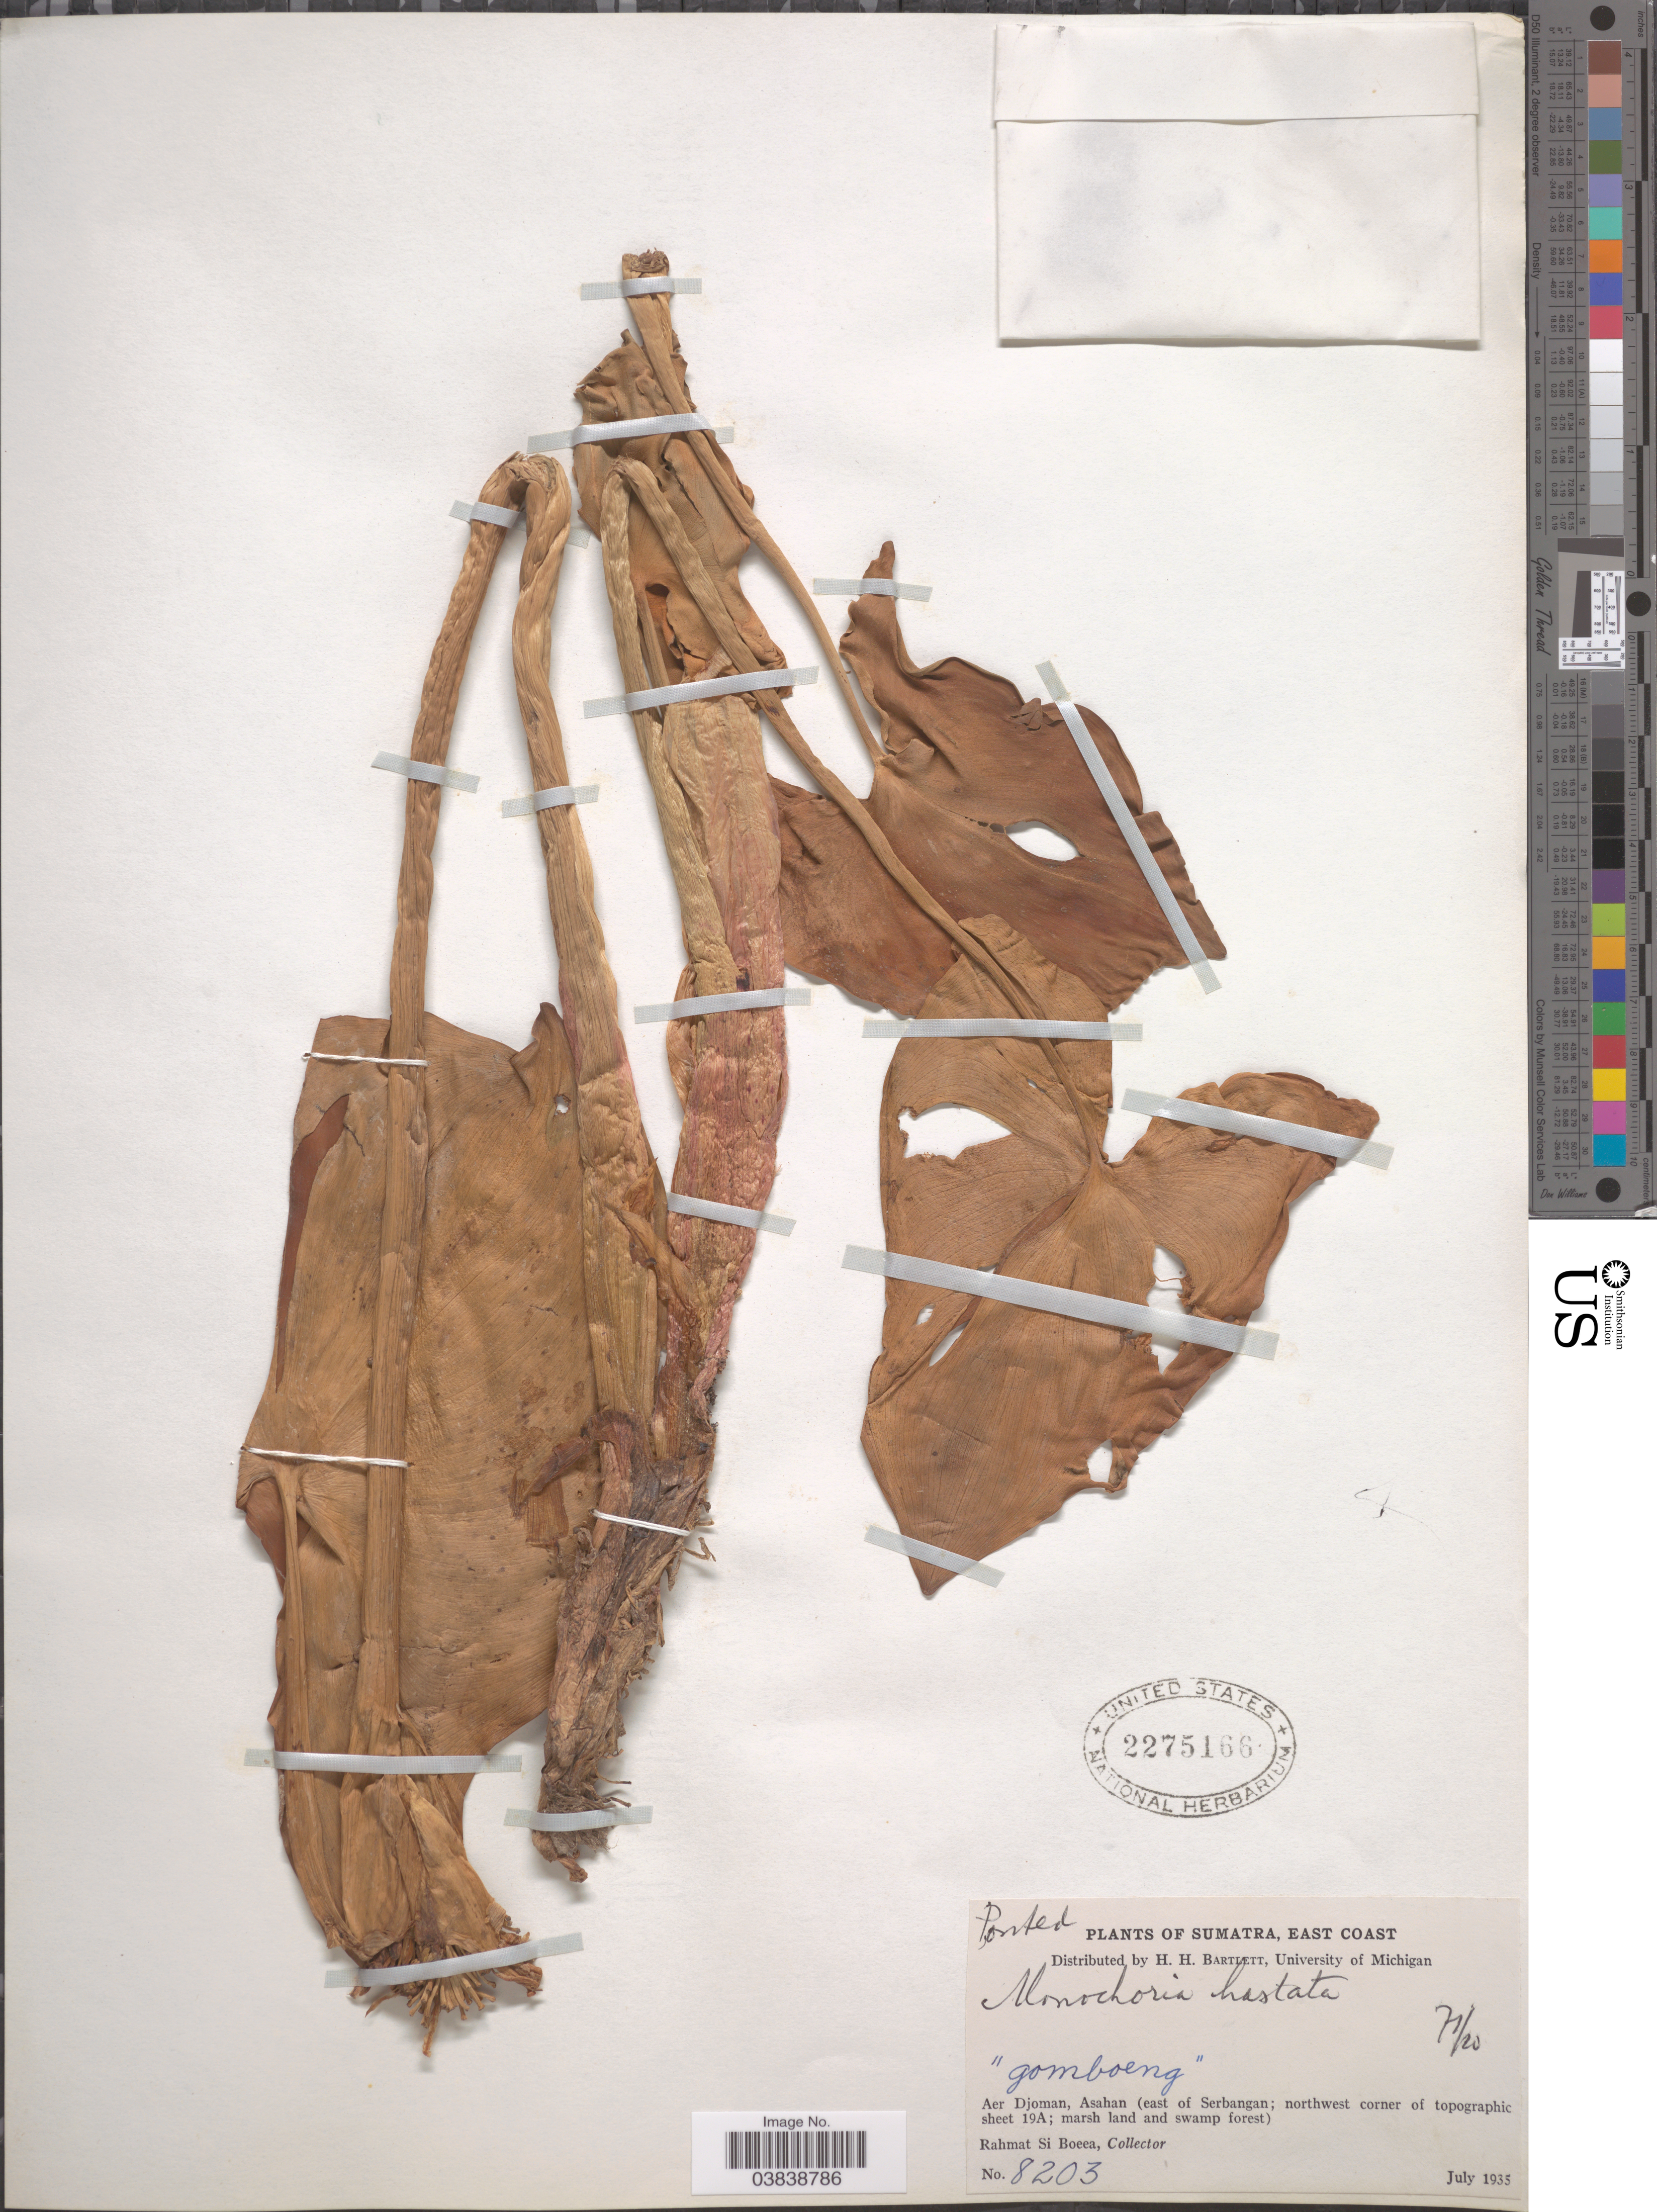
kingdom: Plantae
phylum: Tracheophyta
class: Liliopsida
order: Commelinales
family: Pontederiaceae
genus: Monochoria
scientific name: Monochoria hastata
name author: (L.) Solms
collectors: Rahmat Si Boeea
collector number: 8203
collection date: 1935-07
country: Indonesia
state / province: Sumatra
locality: Sumatra, East Coast. Aer Djoman, Asahan (east of Serbangan; northwest corner of topographic sheet 19A; marsh land and swamp forest).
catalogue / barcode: US 2275166